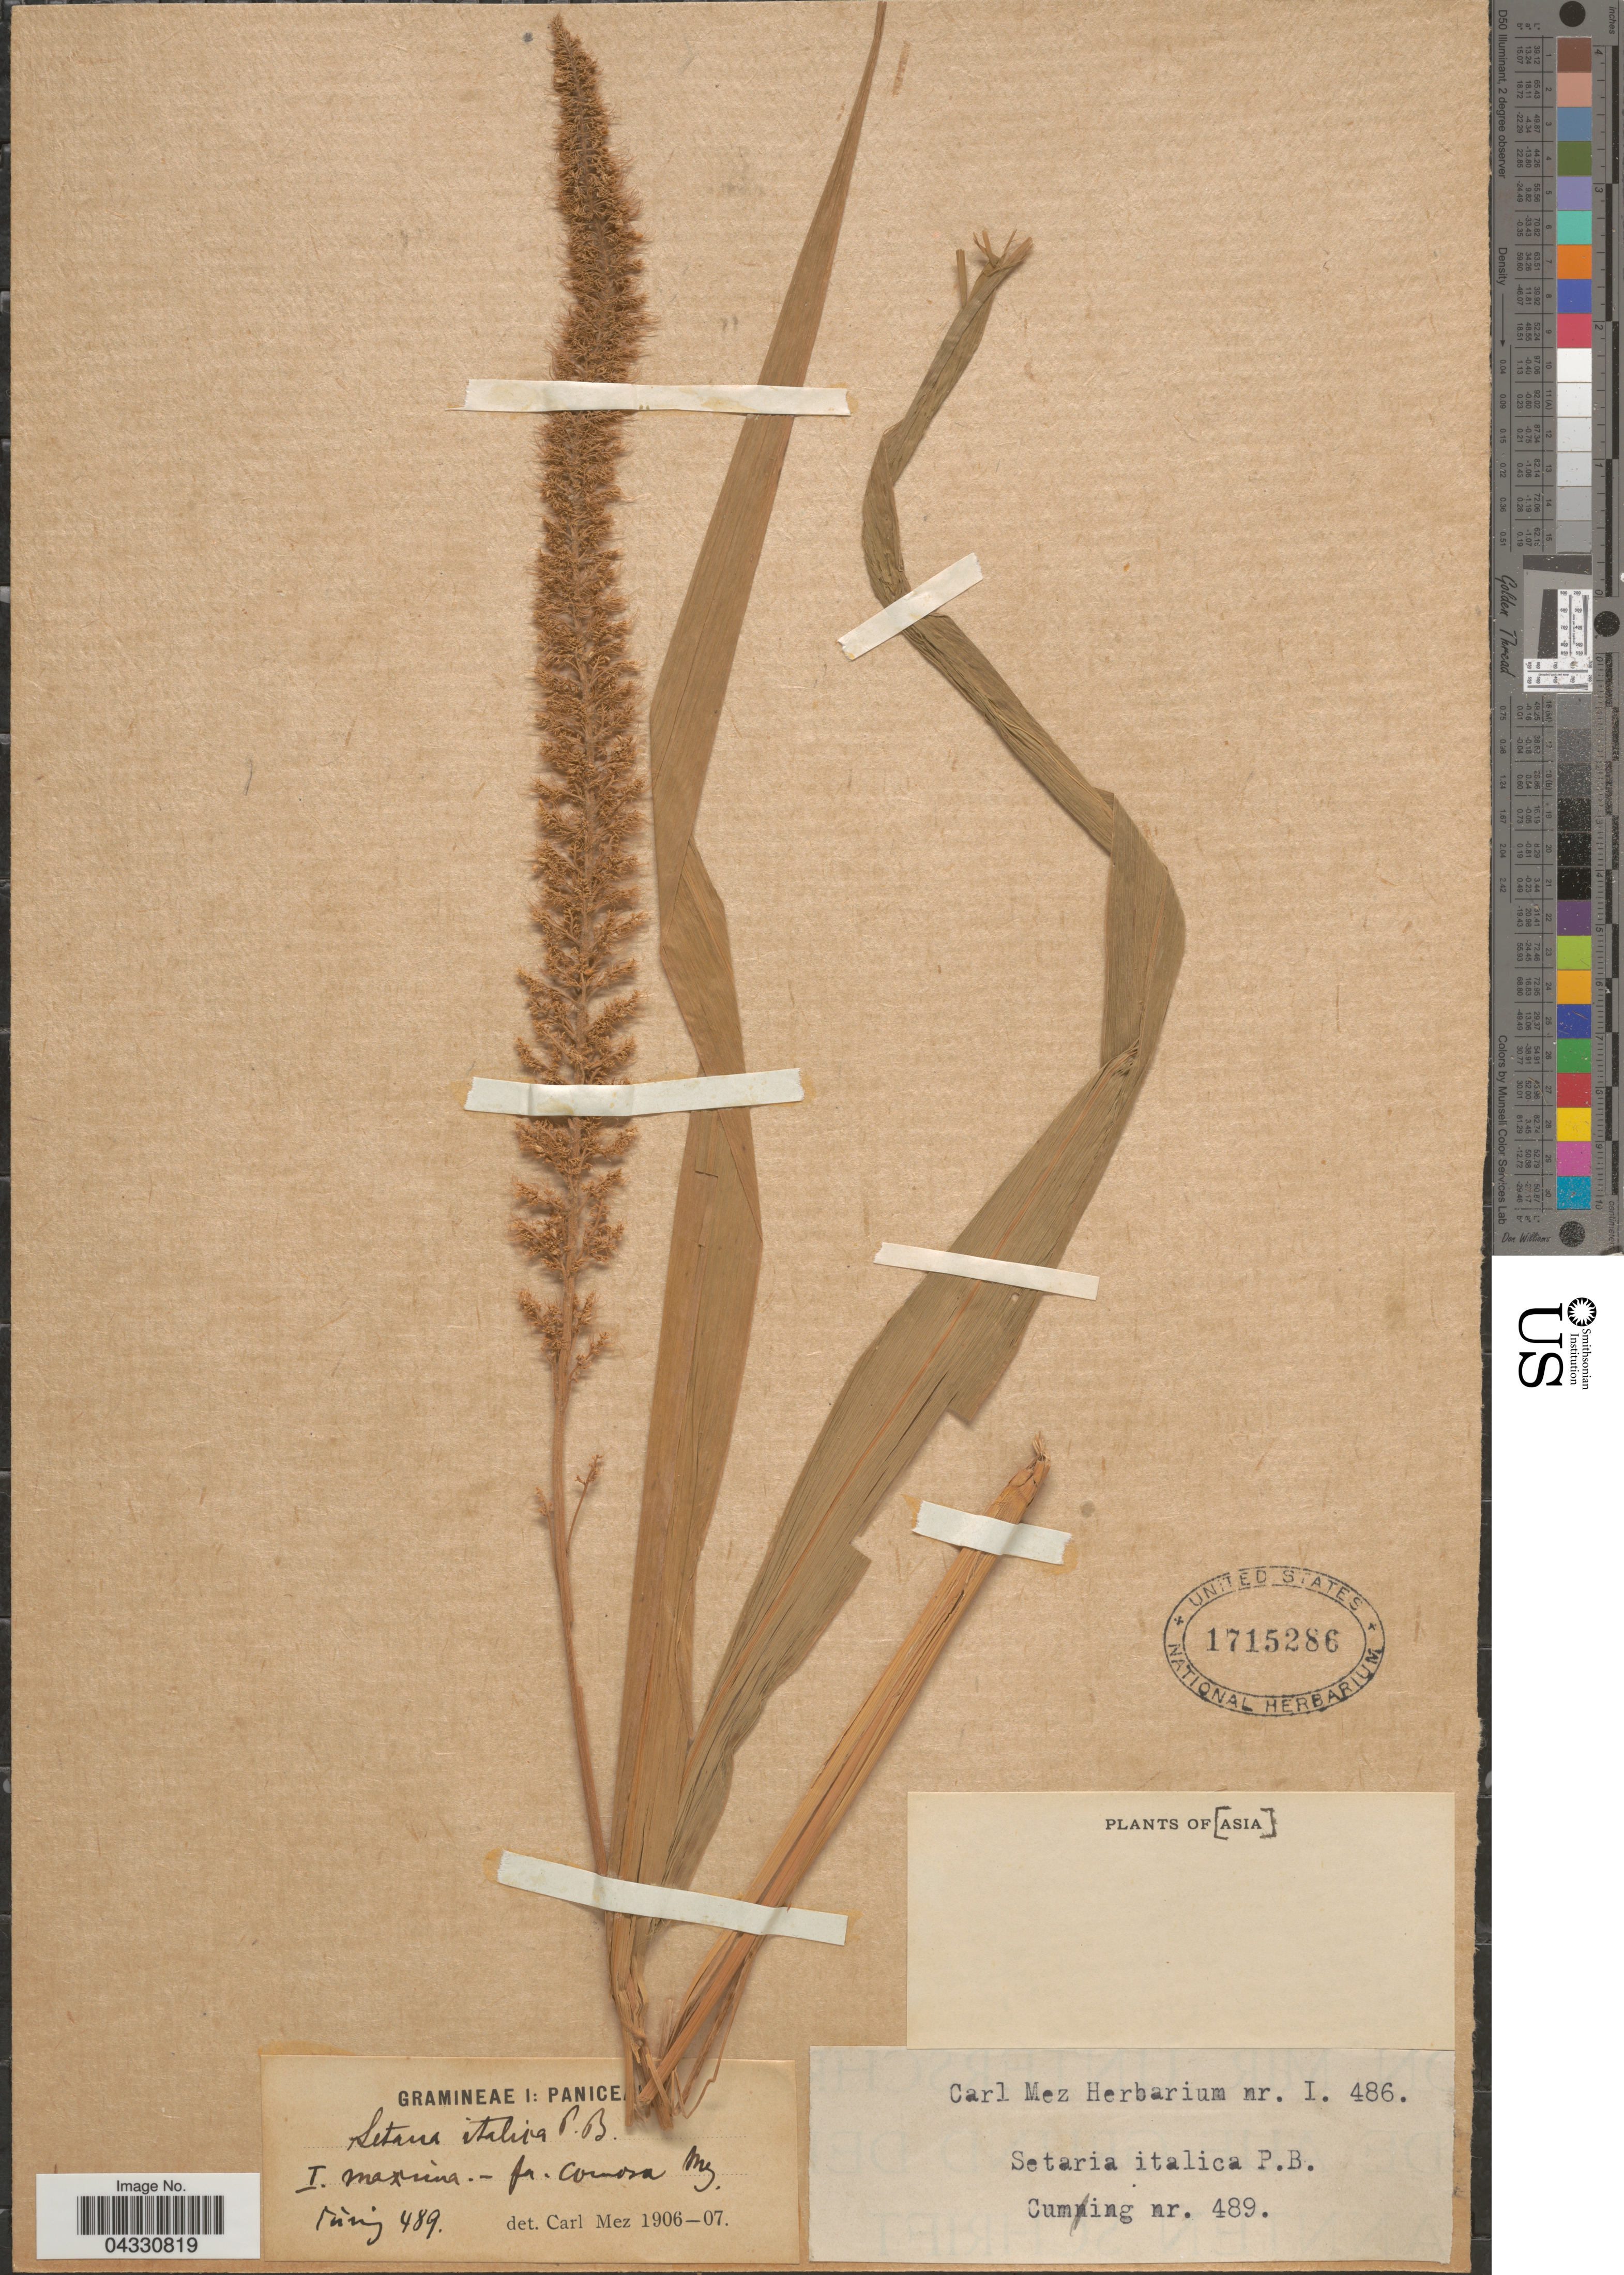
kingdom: Plantae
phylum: Tracheophyta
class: Liliopsida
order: Poales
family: Poaceae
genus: Setaria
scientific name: Setaria sp.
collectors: -. Cuming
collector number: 489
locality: Asia.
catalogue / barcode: US 1715286